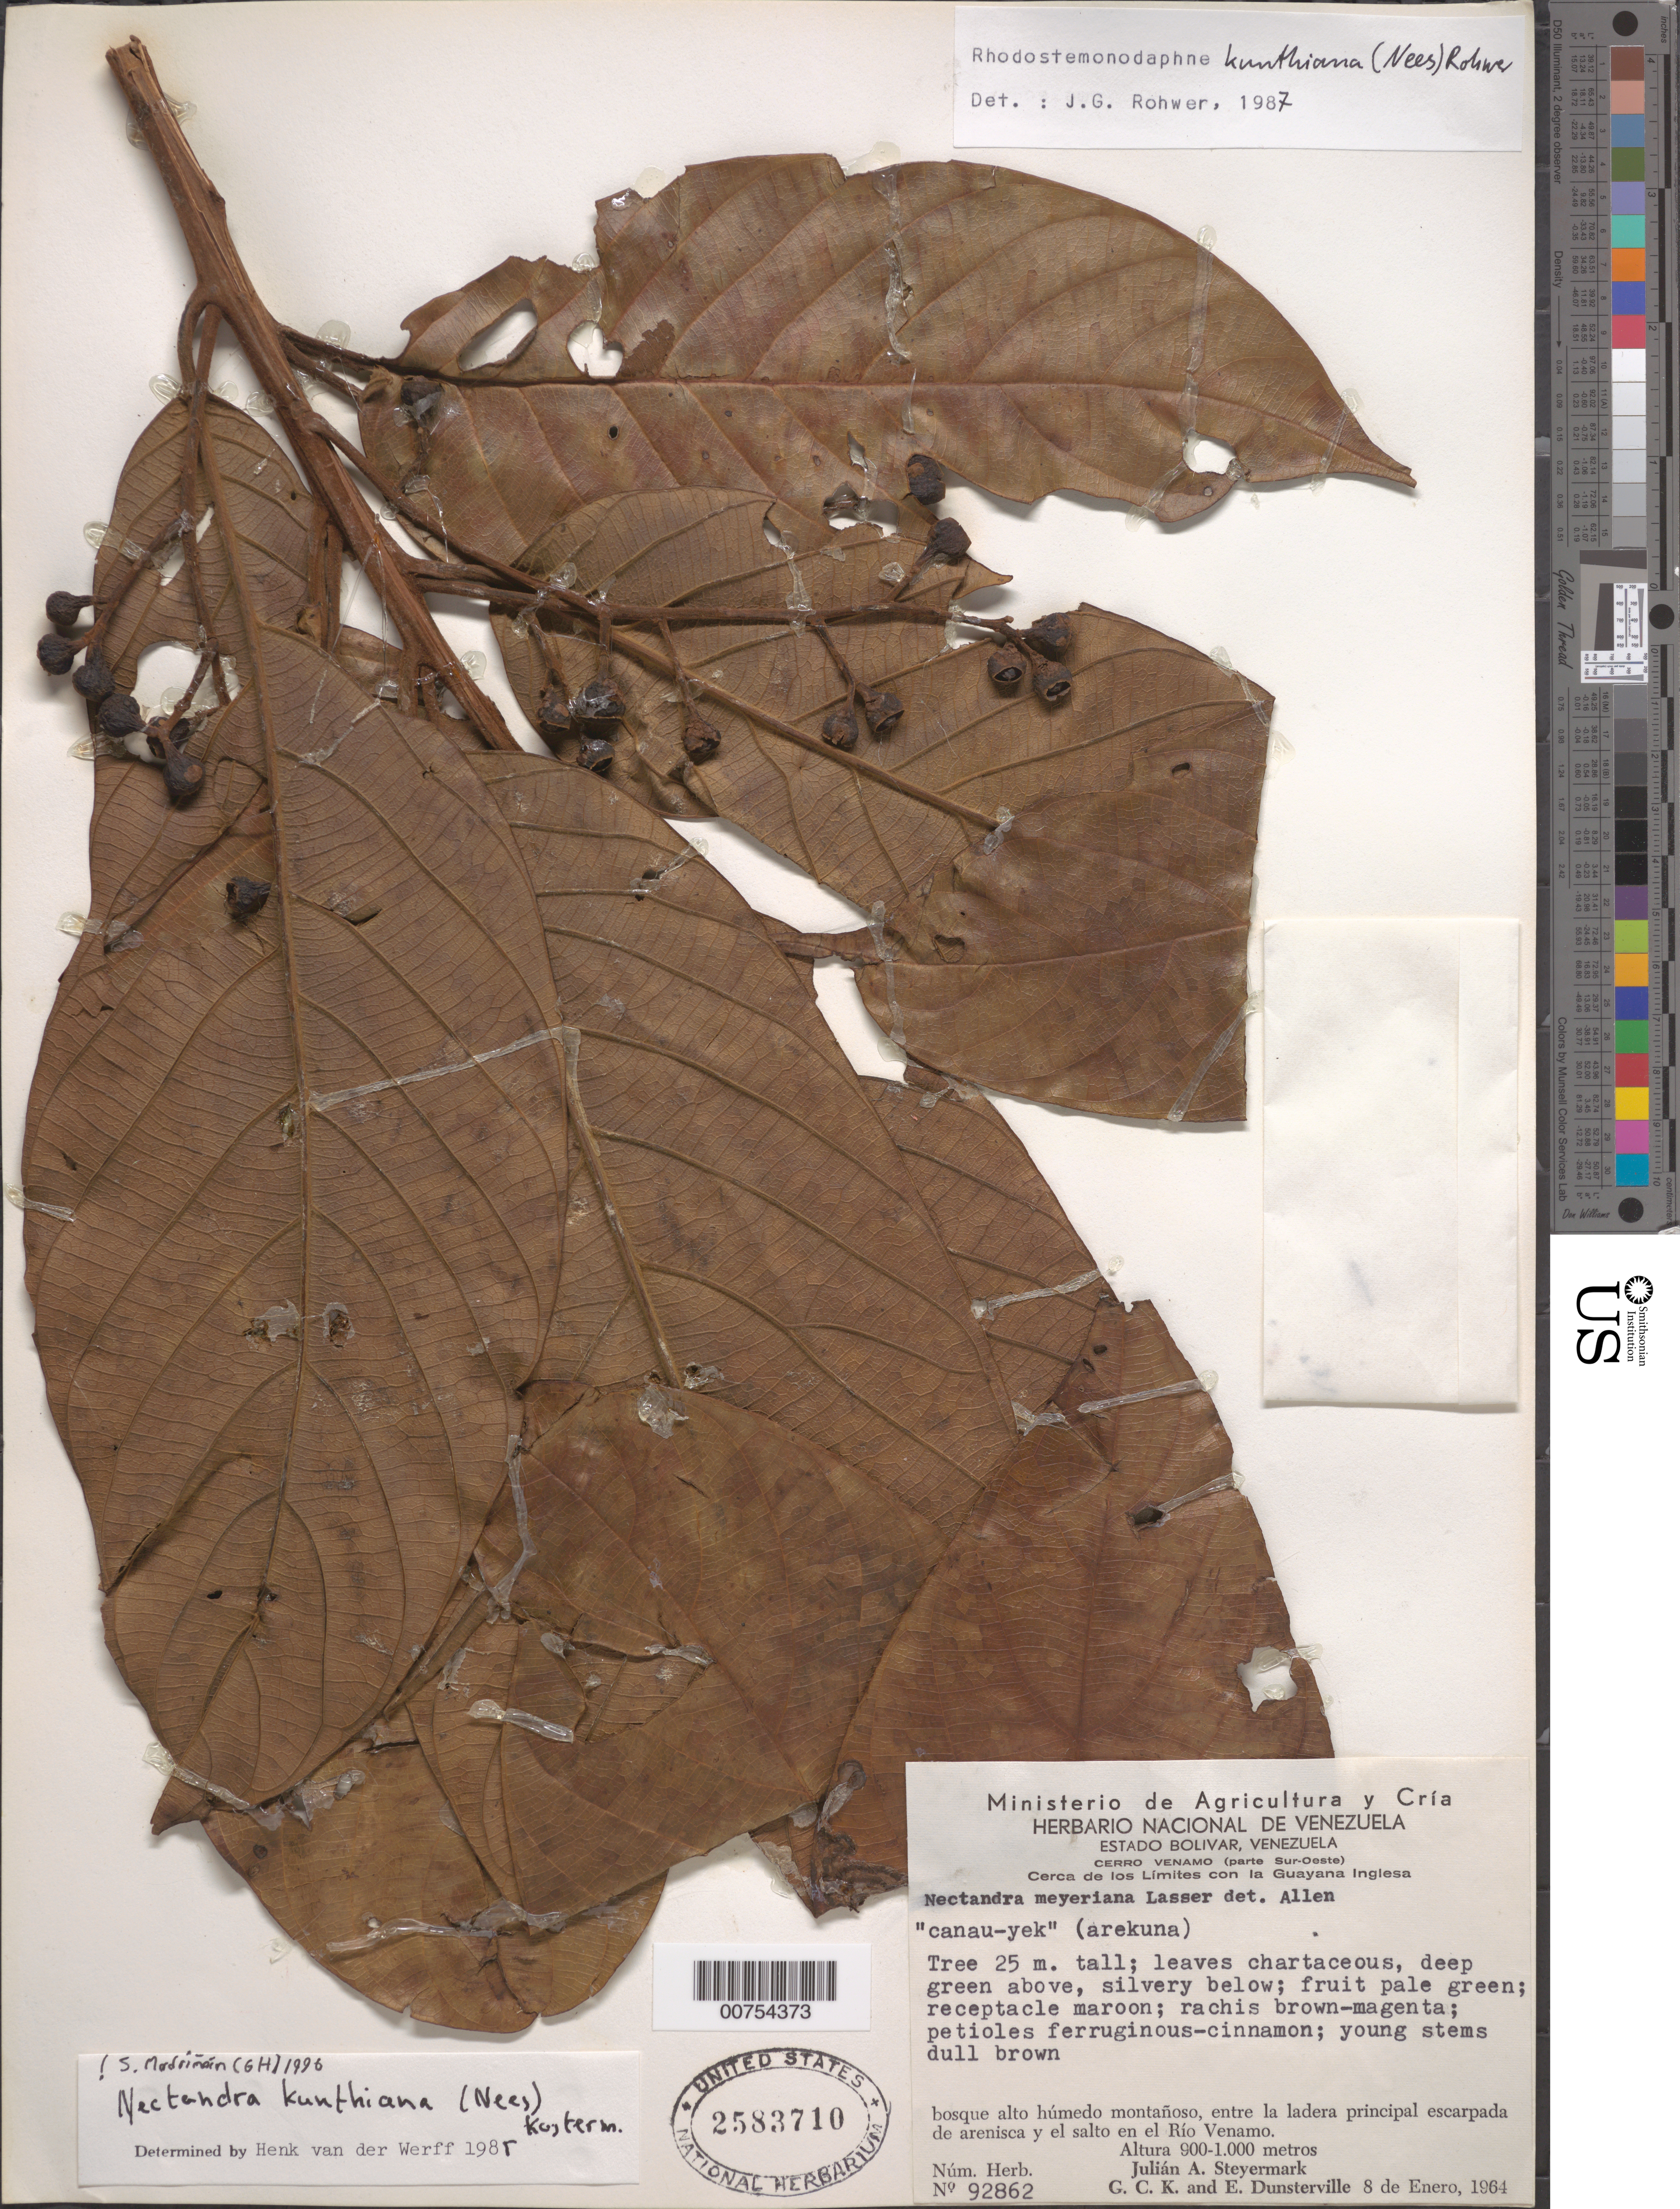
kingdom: Plantae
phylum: Tracheophyta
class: Magnoliopsida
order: Laurales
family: Lauraceae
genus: Rhodostemonodaphne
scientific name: Rhodostemonodaphne kunthiana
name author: (Nees) Rohwer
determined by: Rohwer, J. G.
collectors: J. Steyermark, G. C. K. Dunsterville & E. Dunsterville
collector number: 92862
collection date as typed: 8-Jan-64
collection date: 1964-01-08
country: Venezuela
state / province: Bolívar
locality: Cerro Venamo, Río Venamo, cerca de los limites con Guayana Inglesa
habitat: High wet montane forest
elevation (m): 900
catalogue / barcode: US 2583710